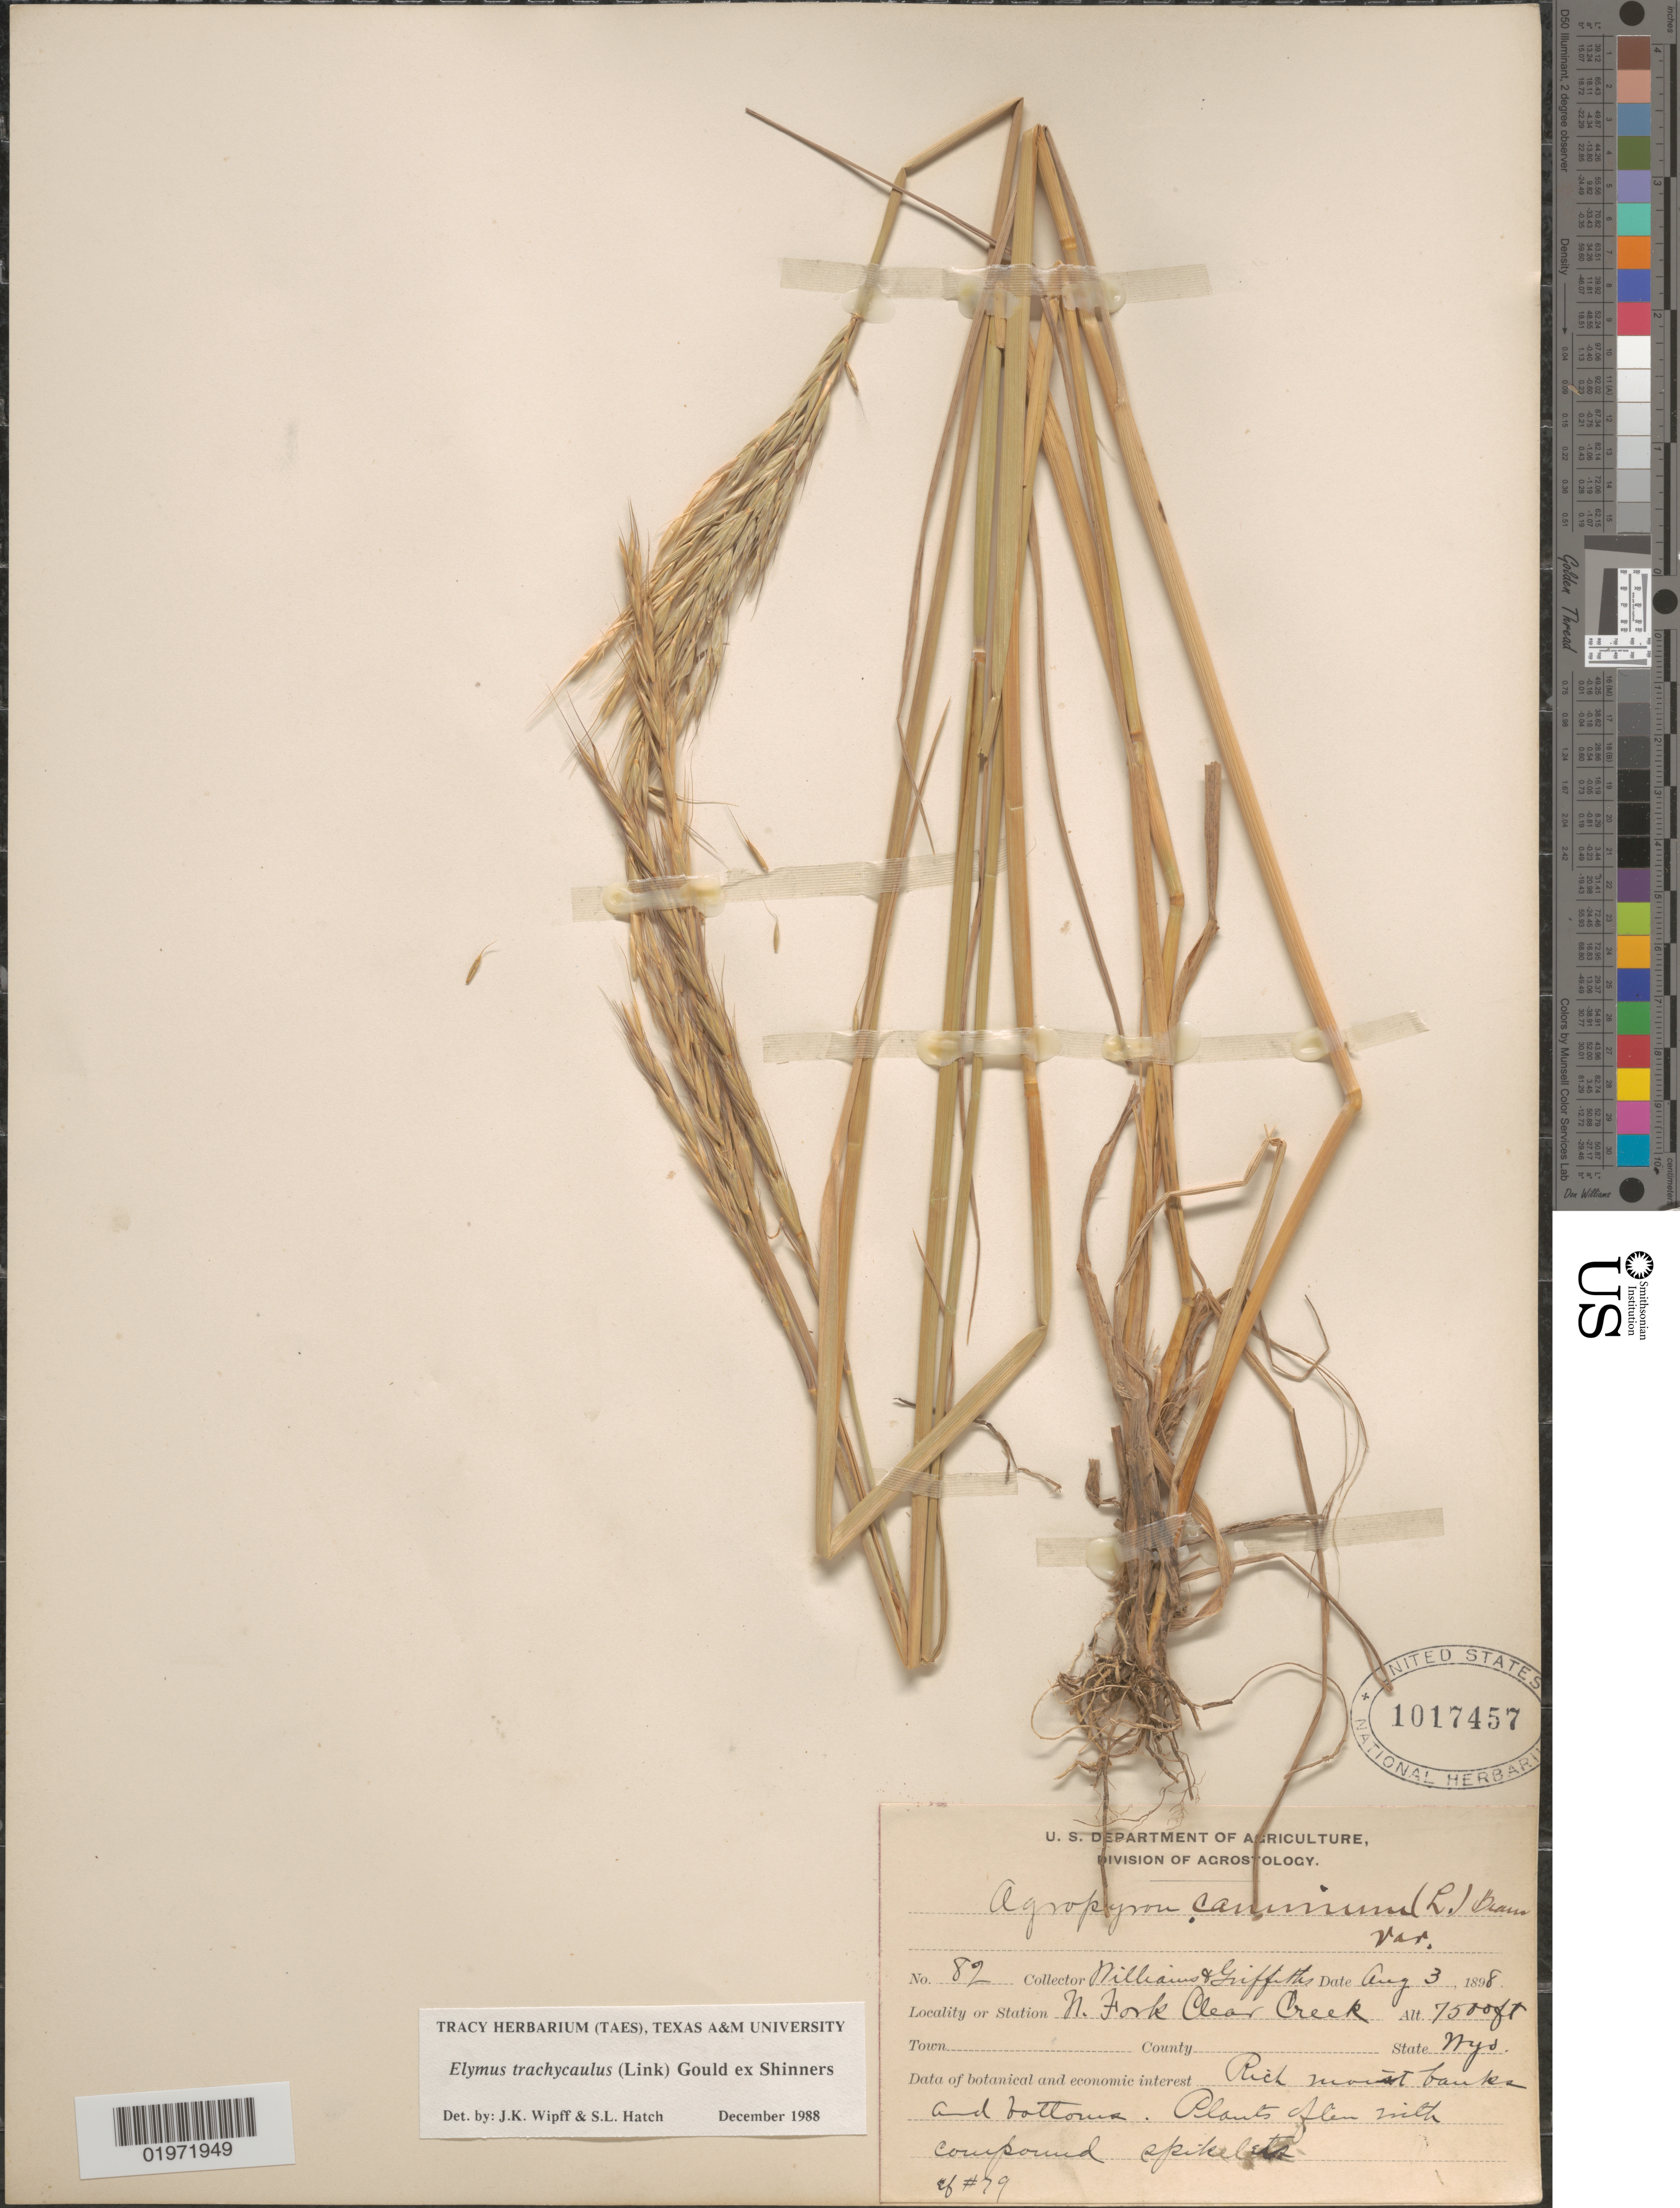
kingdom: Plantae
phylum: Tracheophyta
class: Liliopsida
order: Poales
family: Poaceae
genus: Elymus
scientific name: Elymus trachycaulus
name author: (Link) Gould ex Shinners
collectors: -- Williams & -- Griffiths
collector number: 82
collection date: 1898-08-03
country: United States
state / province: Wyoming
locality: N. Fork Clear Creek.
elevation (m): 2286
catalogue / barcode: US 1017457